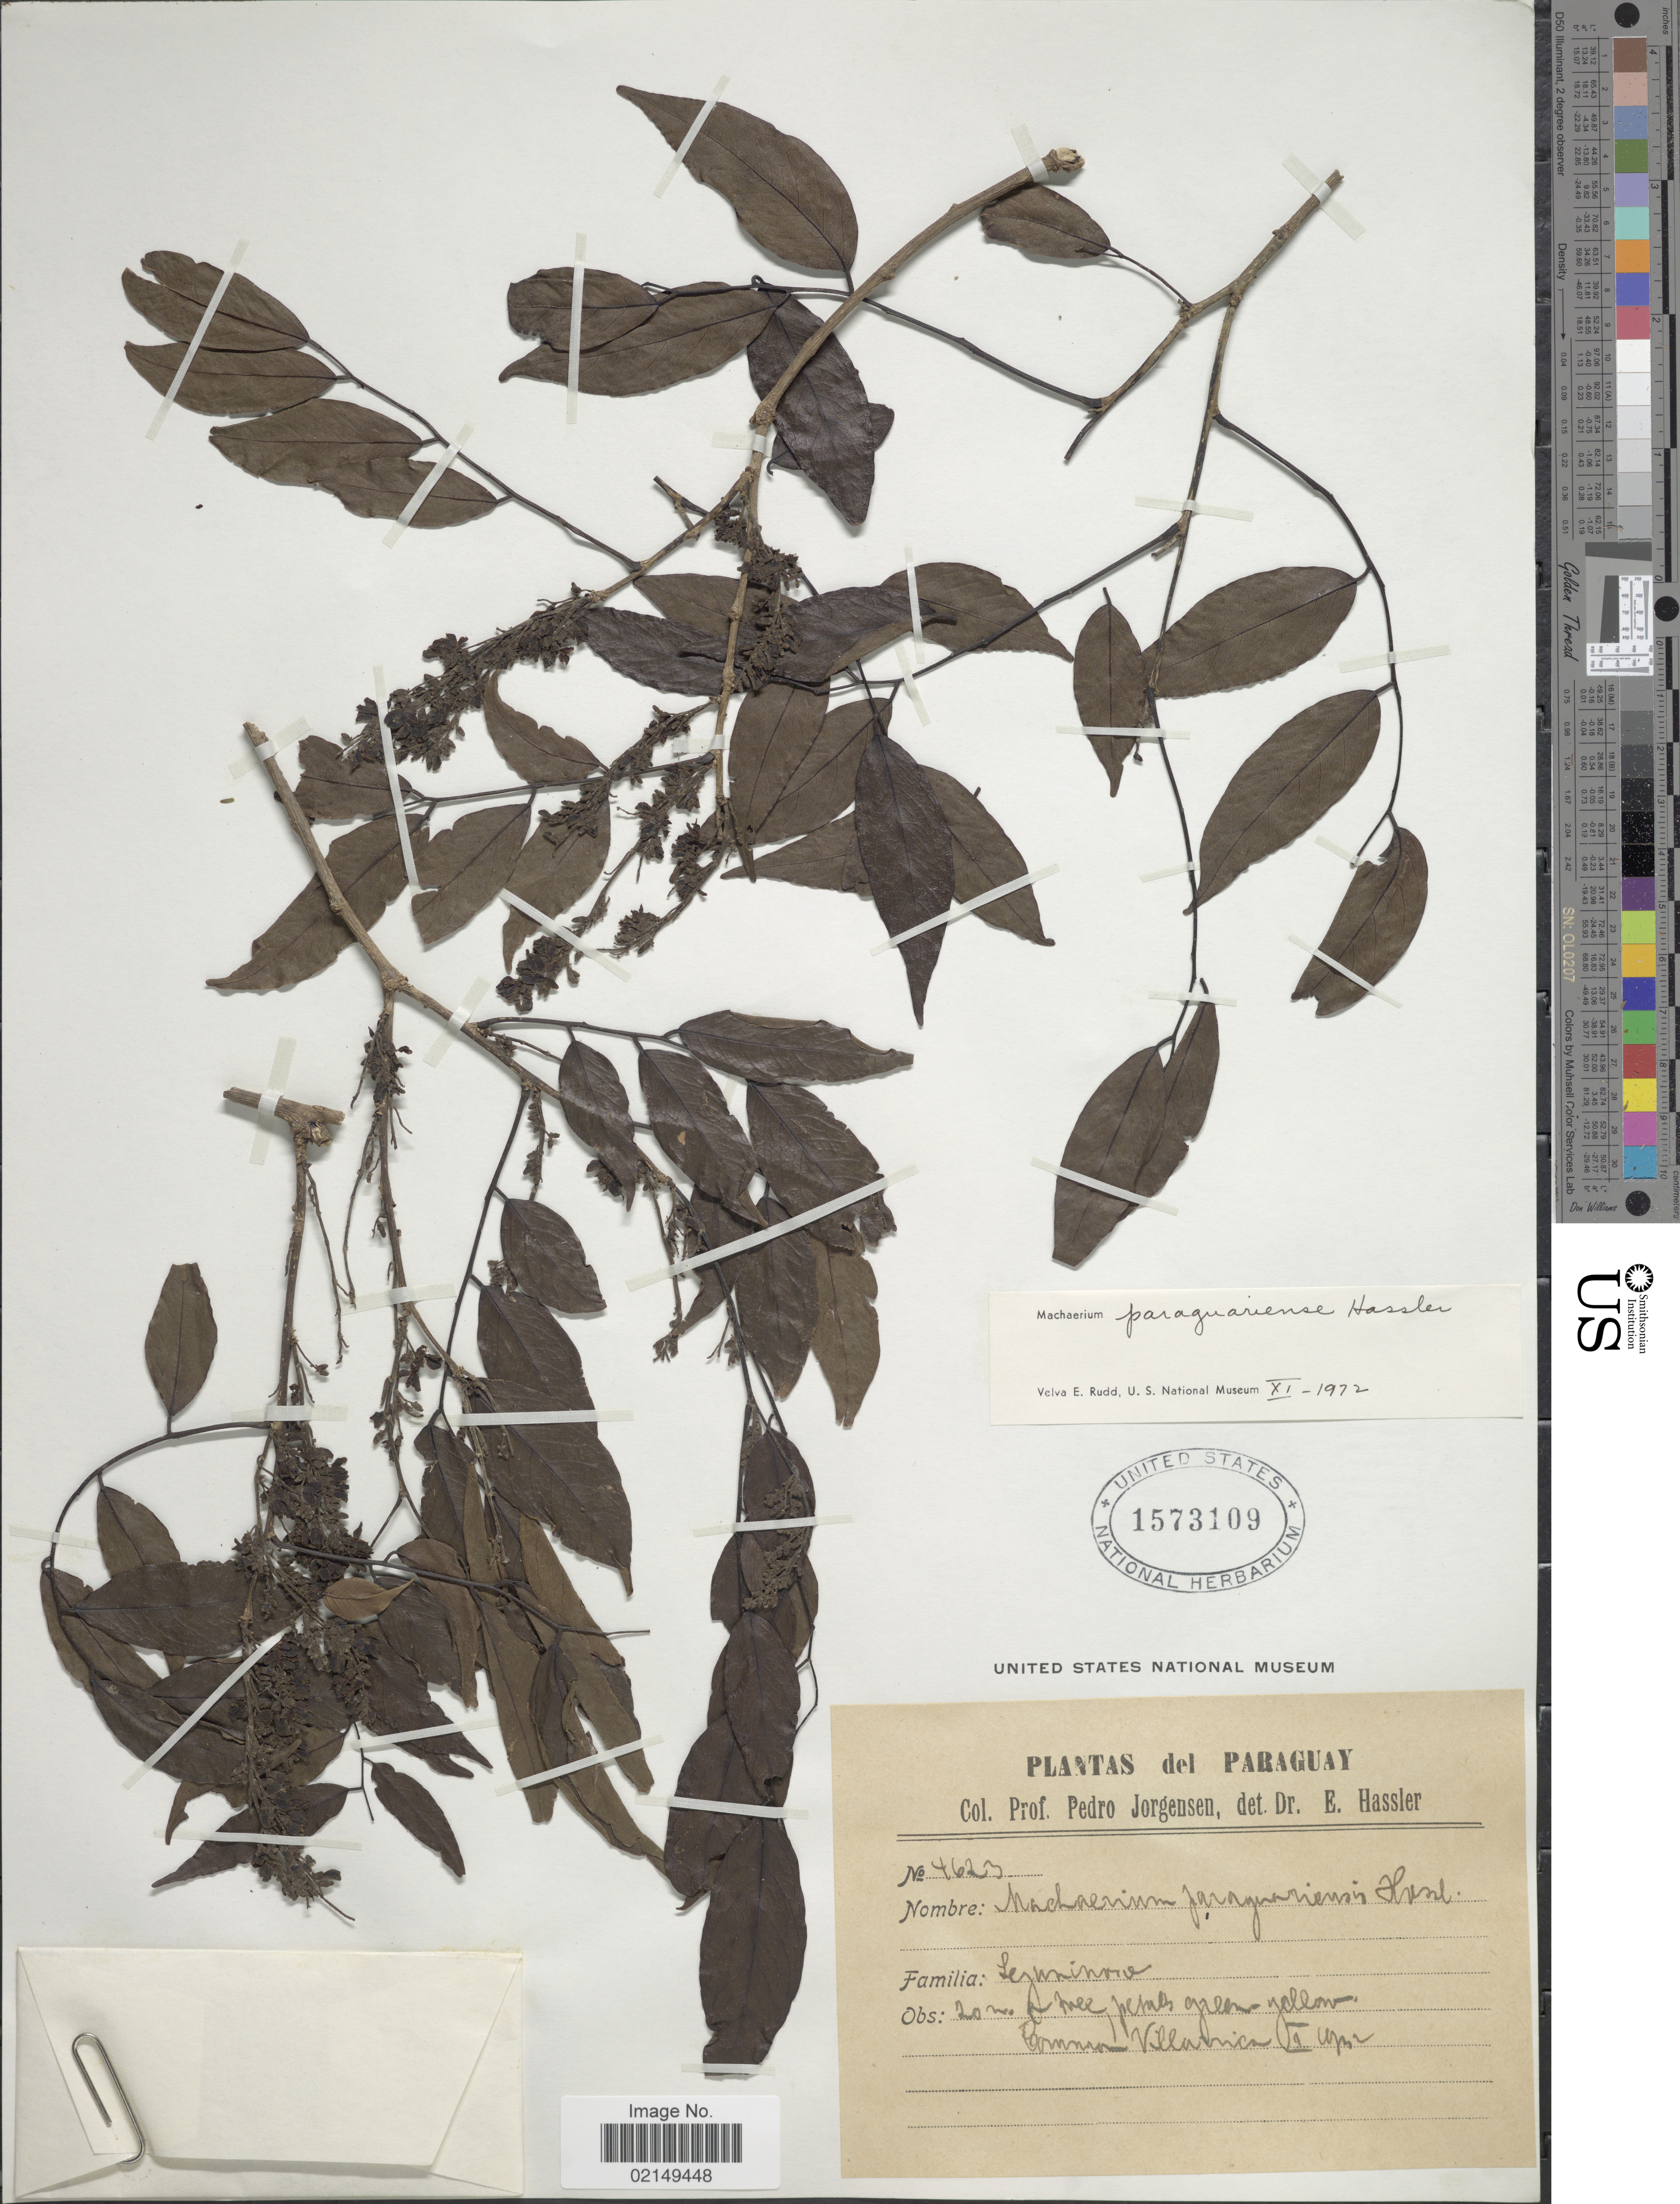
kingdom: Plantae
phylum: Tracheophyta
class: Magnoliopsida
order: Fabales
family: Fabaceae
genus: Machaerium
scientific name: Machaerium paraguariense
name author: Hassl.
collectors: P. Jörgensen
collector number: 4623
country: Paraguay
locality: Villarrica.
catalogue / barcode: US 1573109